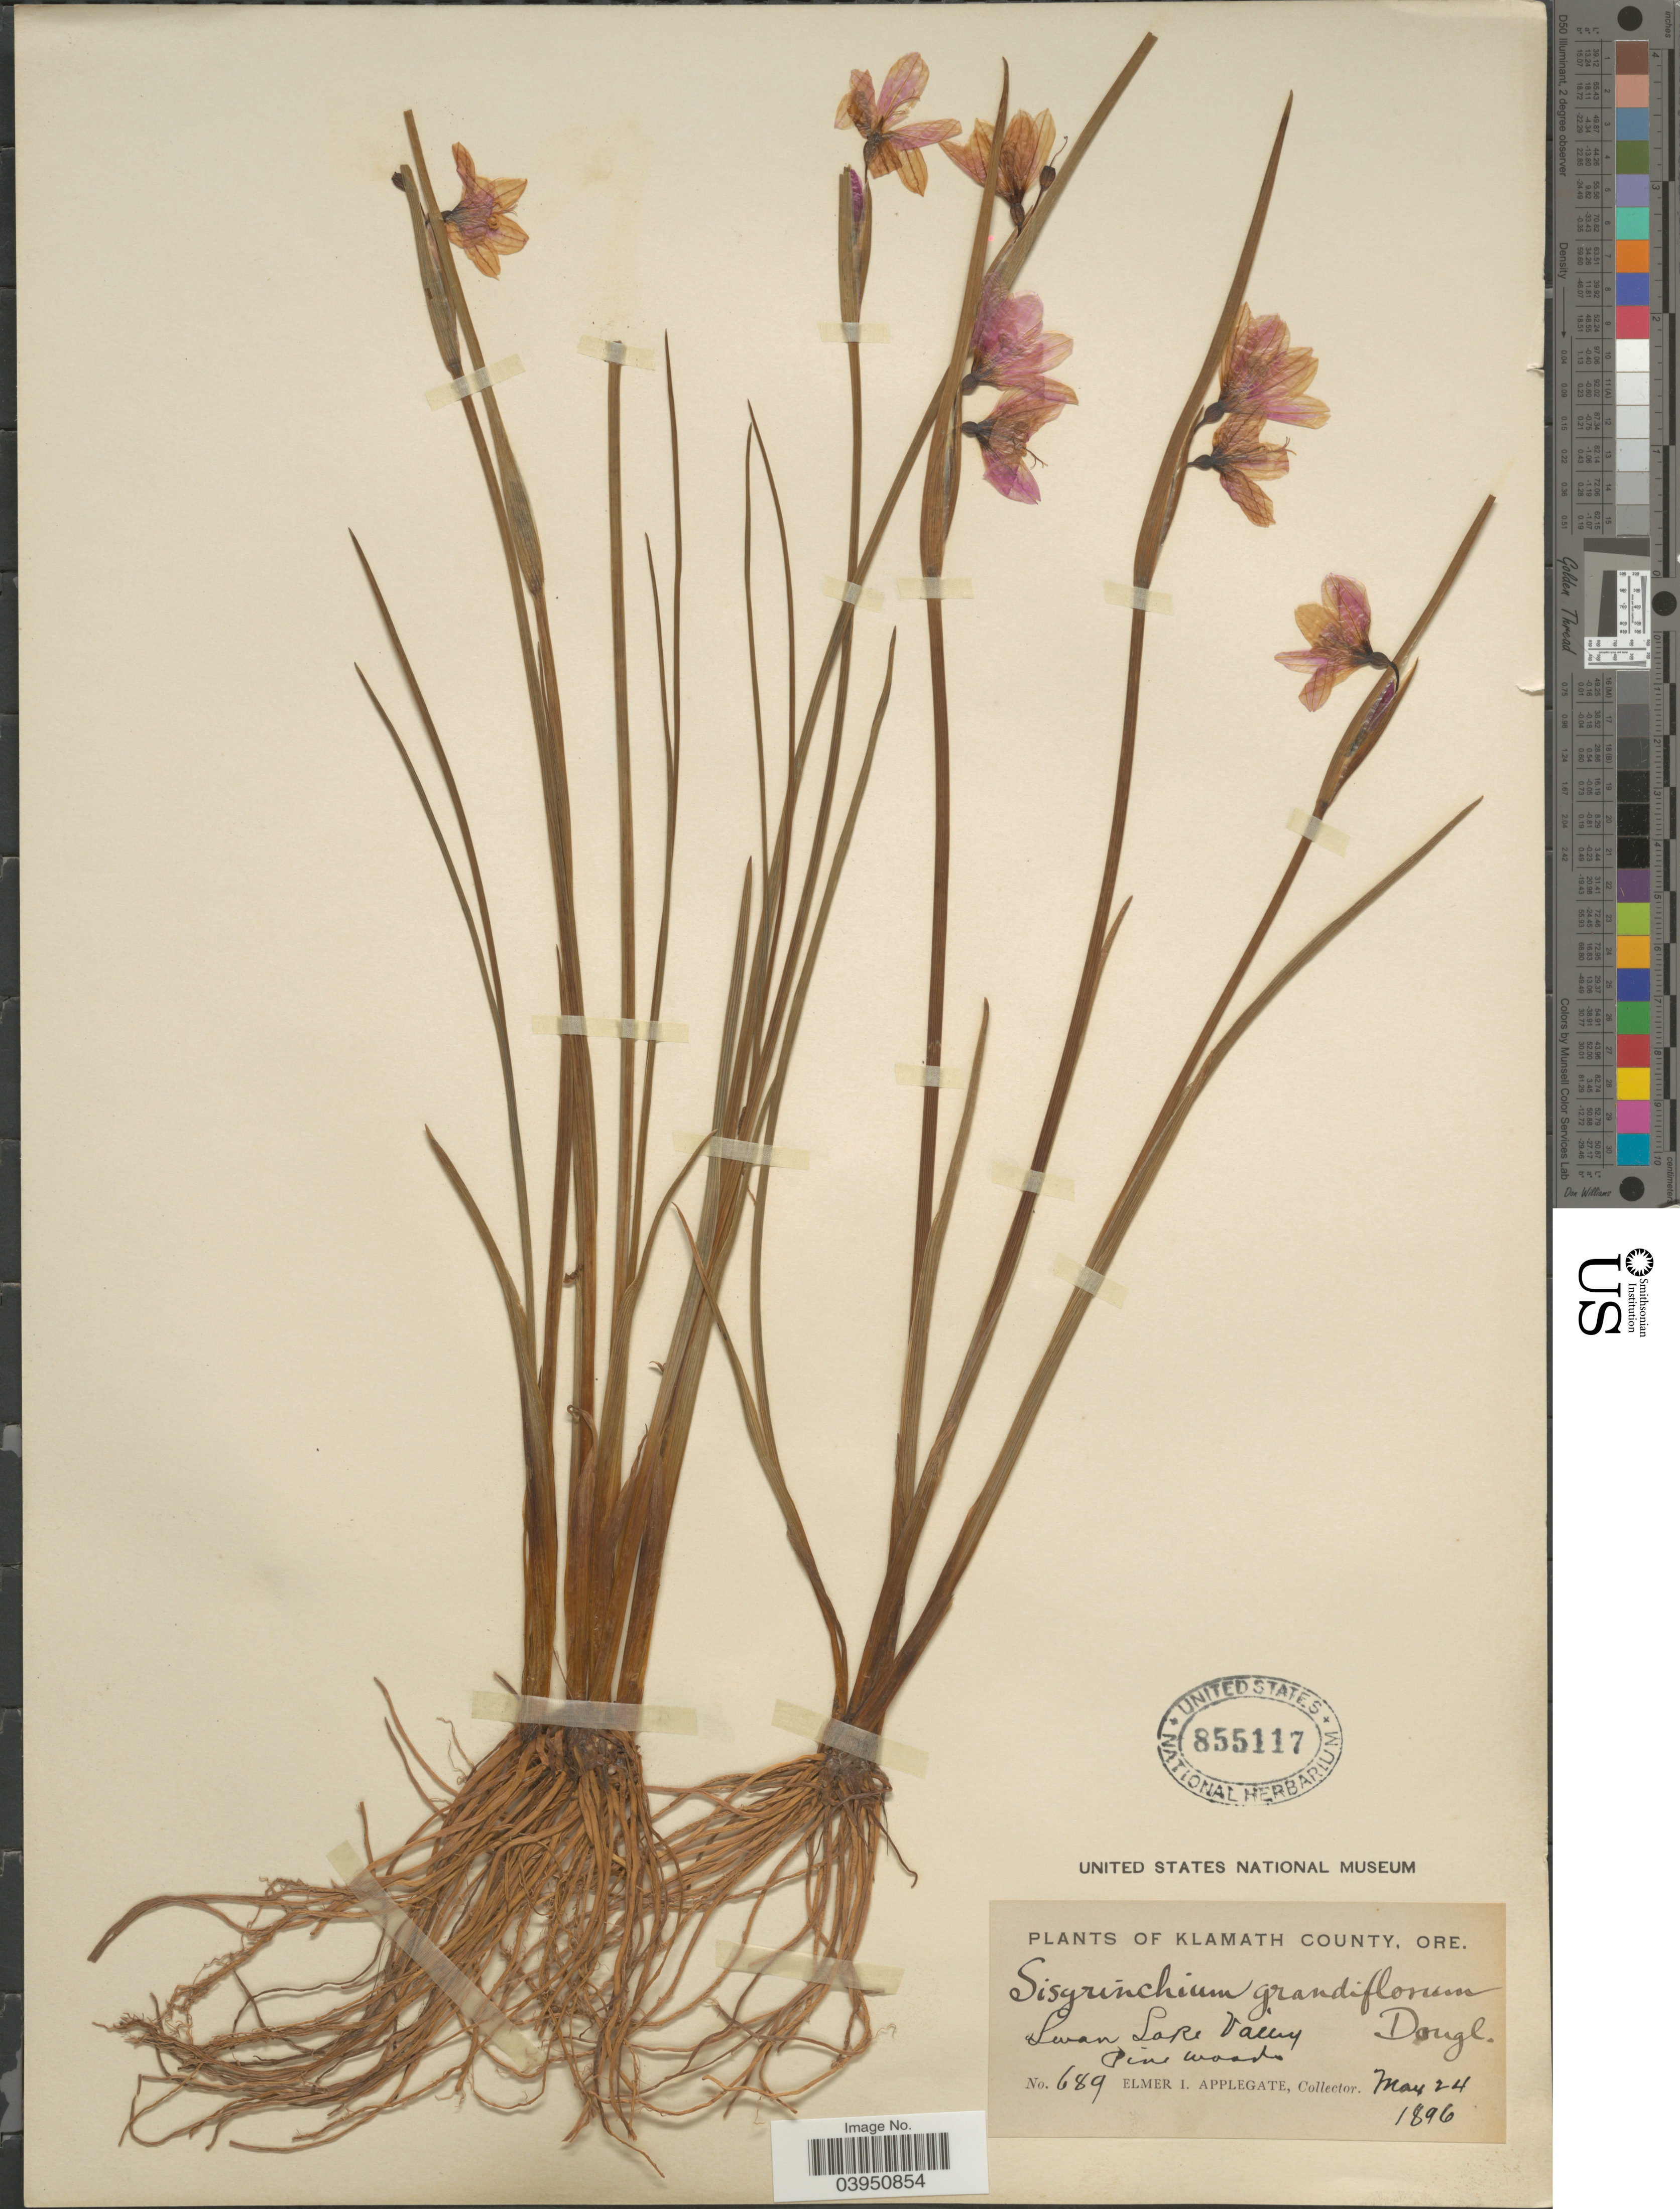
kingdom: Plantae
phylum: Tracheophyta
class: Liliopsida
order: Asparagales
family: Iridaceae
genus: Sisyrinchium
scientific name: Sisyrinchium douglasii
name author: A. Dietr.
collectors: E. I. Applegate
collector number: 689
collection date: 1896-05-24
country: United States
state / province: Oregon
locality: Klamath County. Swan Lake Valley.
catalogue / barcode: US 855117